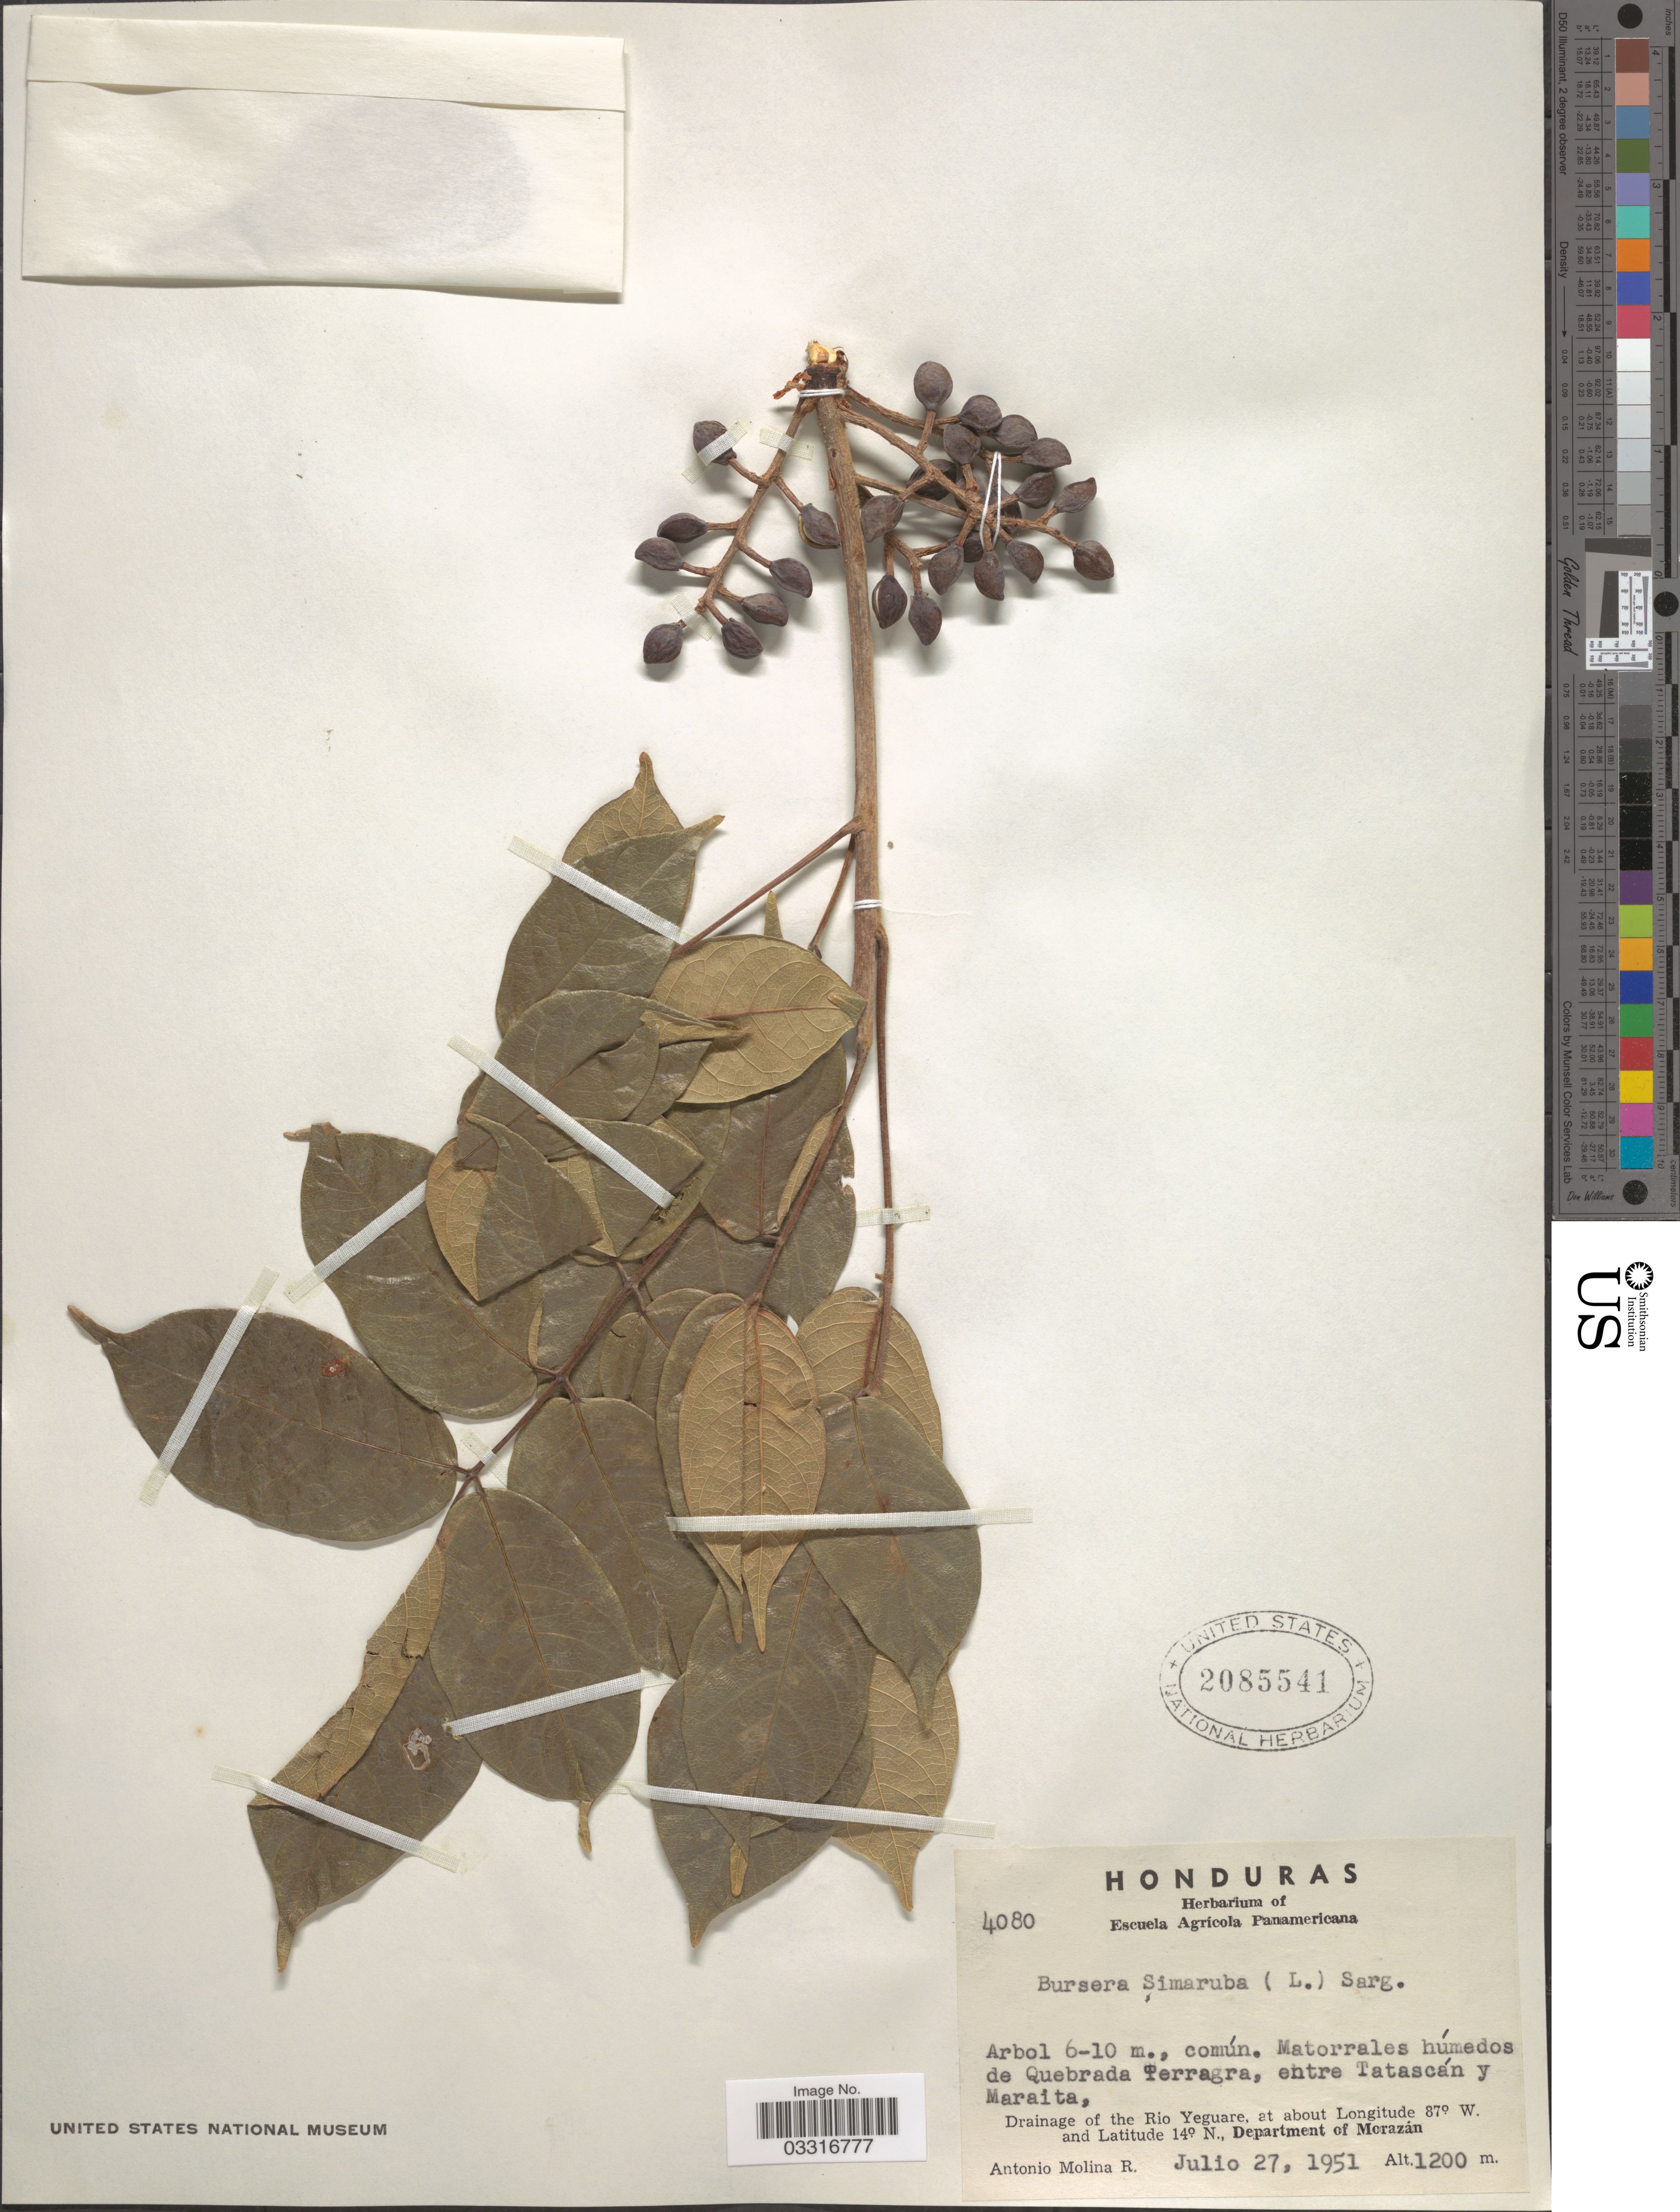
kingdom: Plantae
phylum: Tracheophyta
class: Magnoliopsida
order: Sapindales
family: Burseraceae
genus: Bursera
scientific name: Bursera simaruba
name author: (L.) Sarg.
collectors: A. Molina R.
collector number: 4080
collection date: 1951-07-27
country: Honduras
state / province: Fco. Morazán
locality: Matorrales húmedos de Quebrada Terragra, entre Tatascán y Maraita, Drainage of the Rio Yeguare, Department of Morazán.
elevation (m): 1200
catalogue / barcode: US 2085541